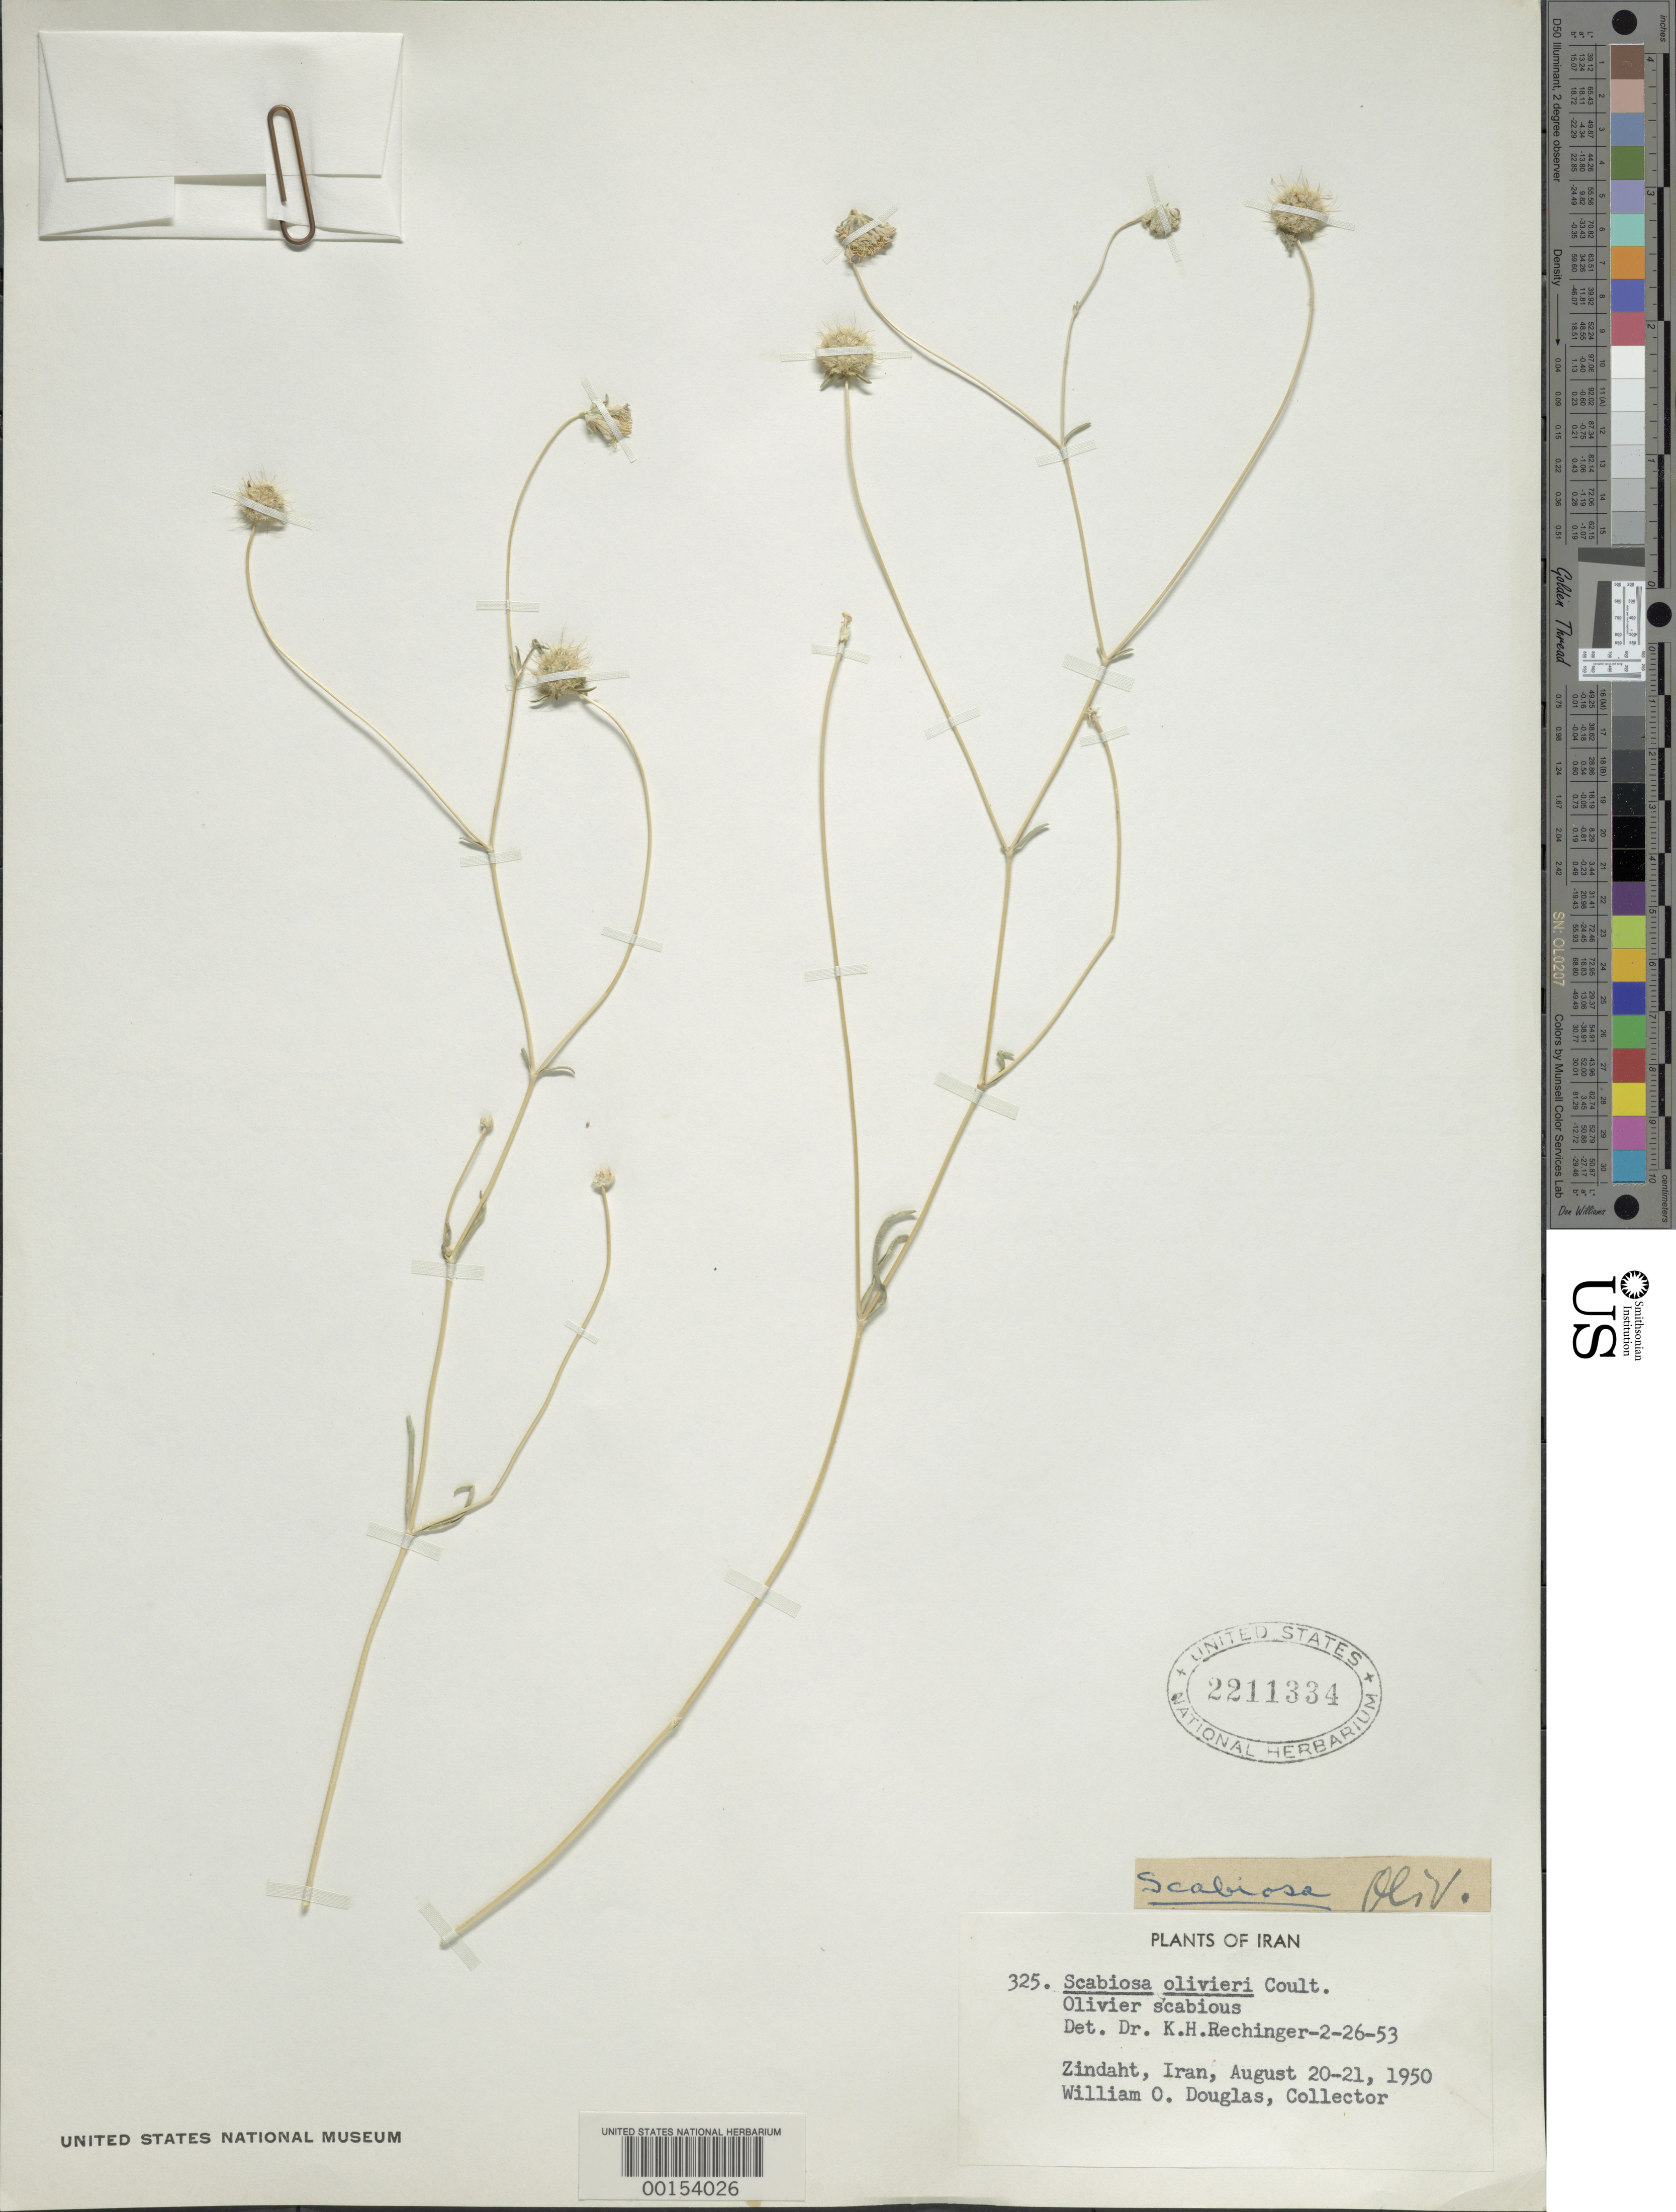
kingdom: Plantae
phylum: Tracheophyta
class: Magnoliopsida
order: Dipsacales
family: Caprifoliaceae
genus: Scabiosa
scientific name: Scabiosa olivieri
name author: Coult.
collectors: W. Douglas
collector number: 325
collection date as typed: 20 Aug 1950 to 21 Aug 1950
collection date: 1950-08-20/1950-08-21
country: Iran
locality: Zindaht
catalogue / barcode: US 2211334